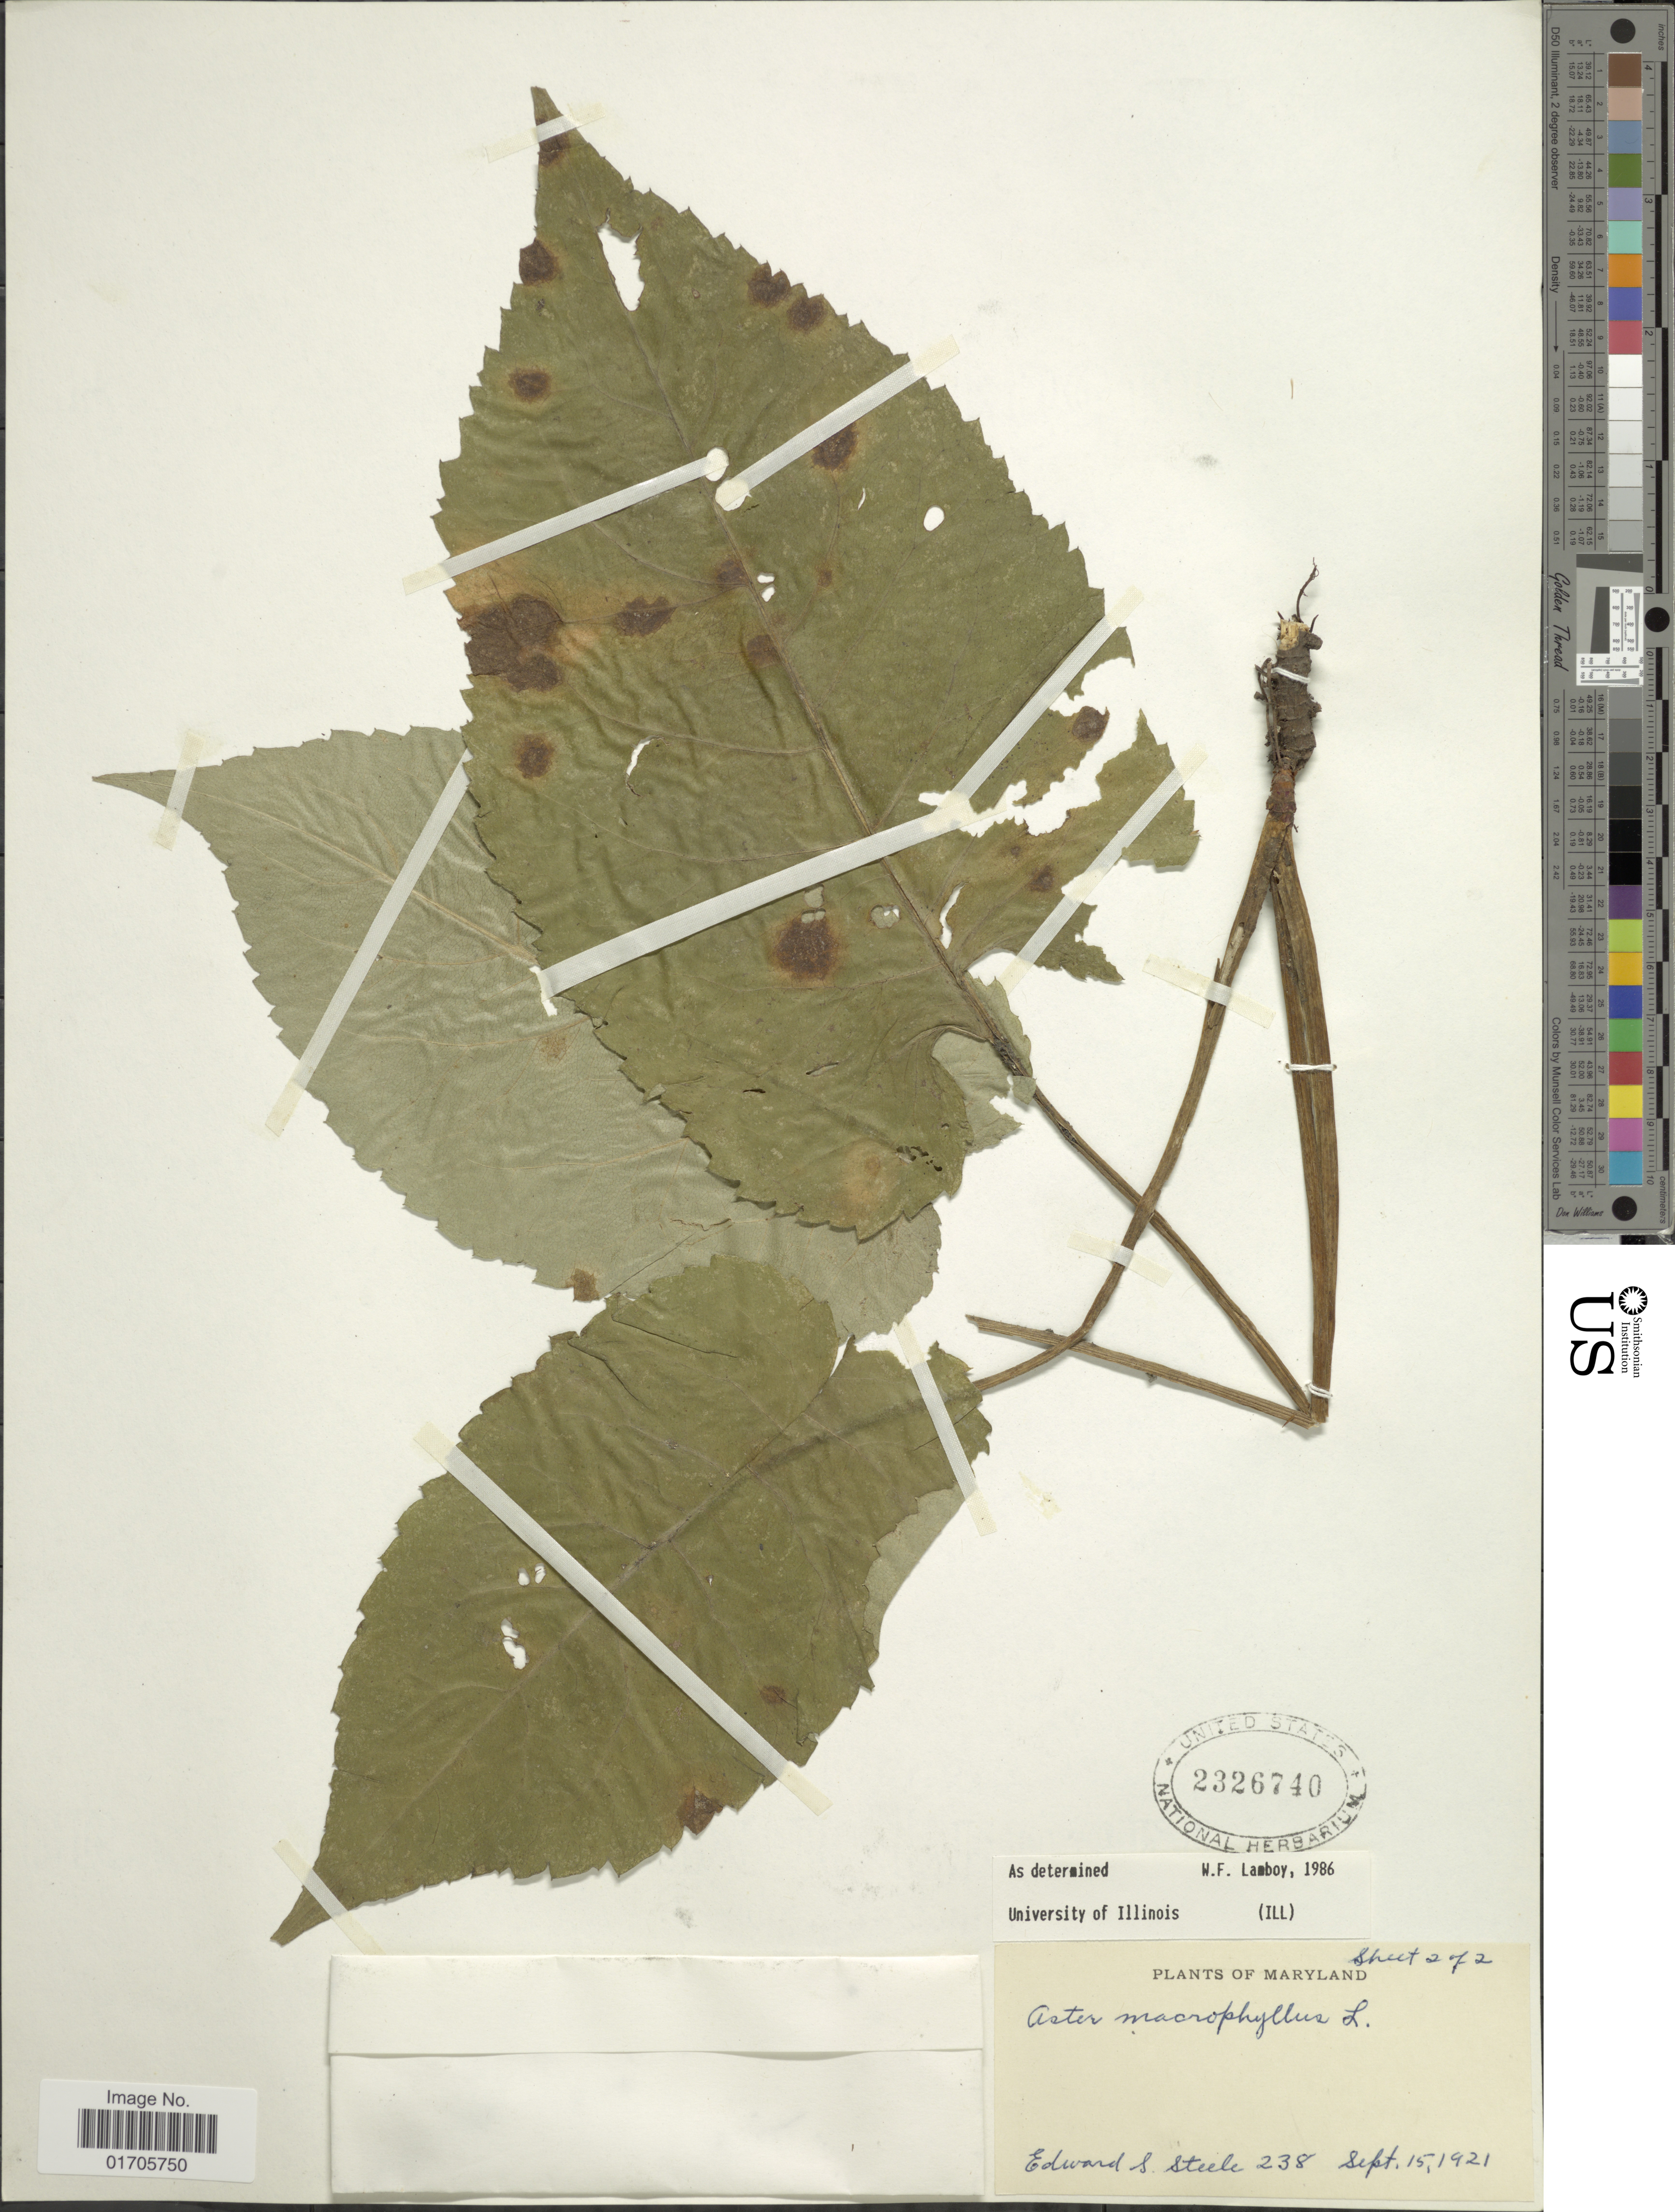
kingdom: Plantae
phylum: Tracheophyta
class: Magnoliopsida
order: Asterales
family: Asteraceae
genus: Eurybia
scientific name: Eurybia macrophylla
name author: (L.) Cass.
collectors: E. Steele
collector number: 238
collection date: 1921-09-15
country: United States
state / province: Maryland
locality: Maryland.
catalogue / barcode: US 2326740